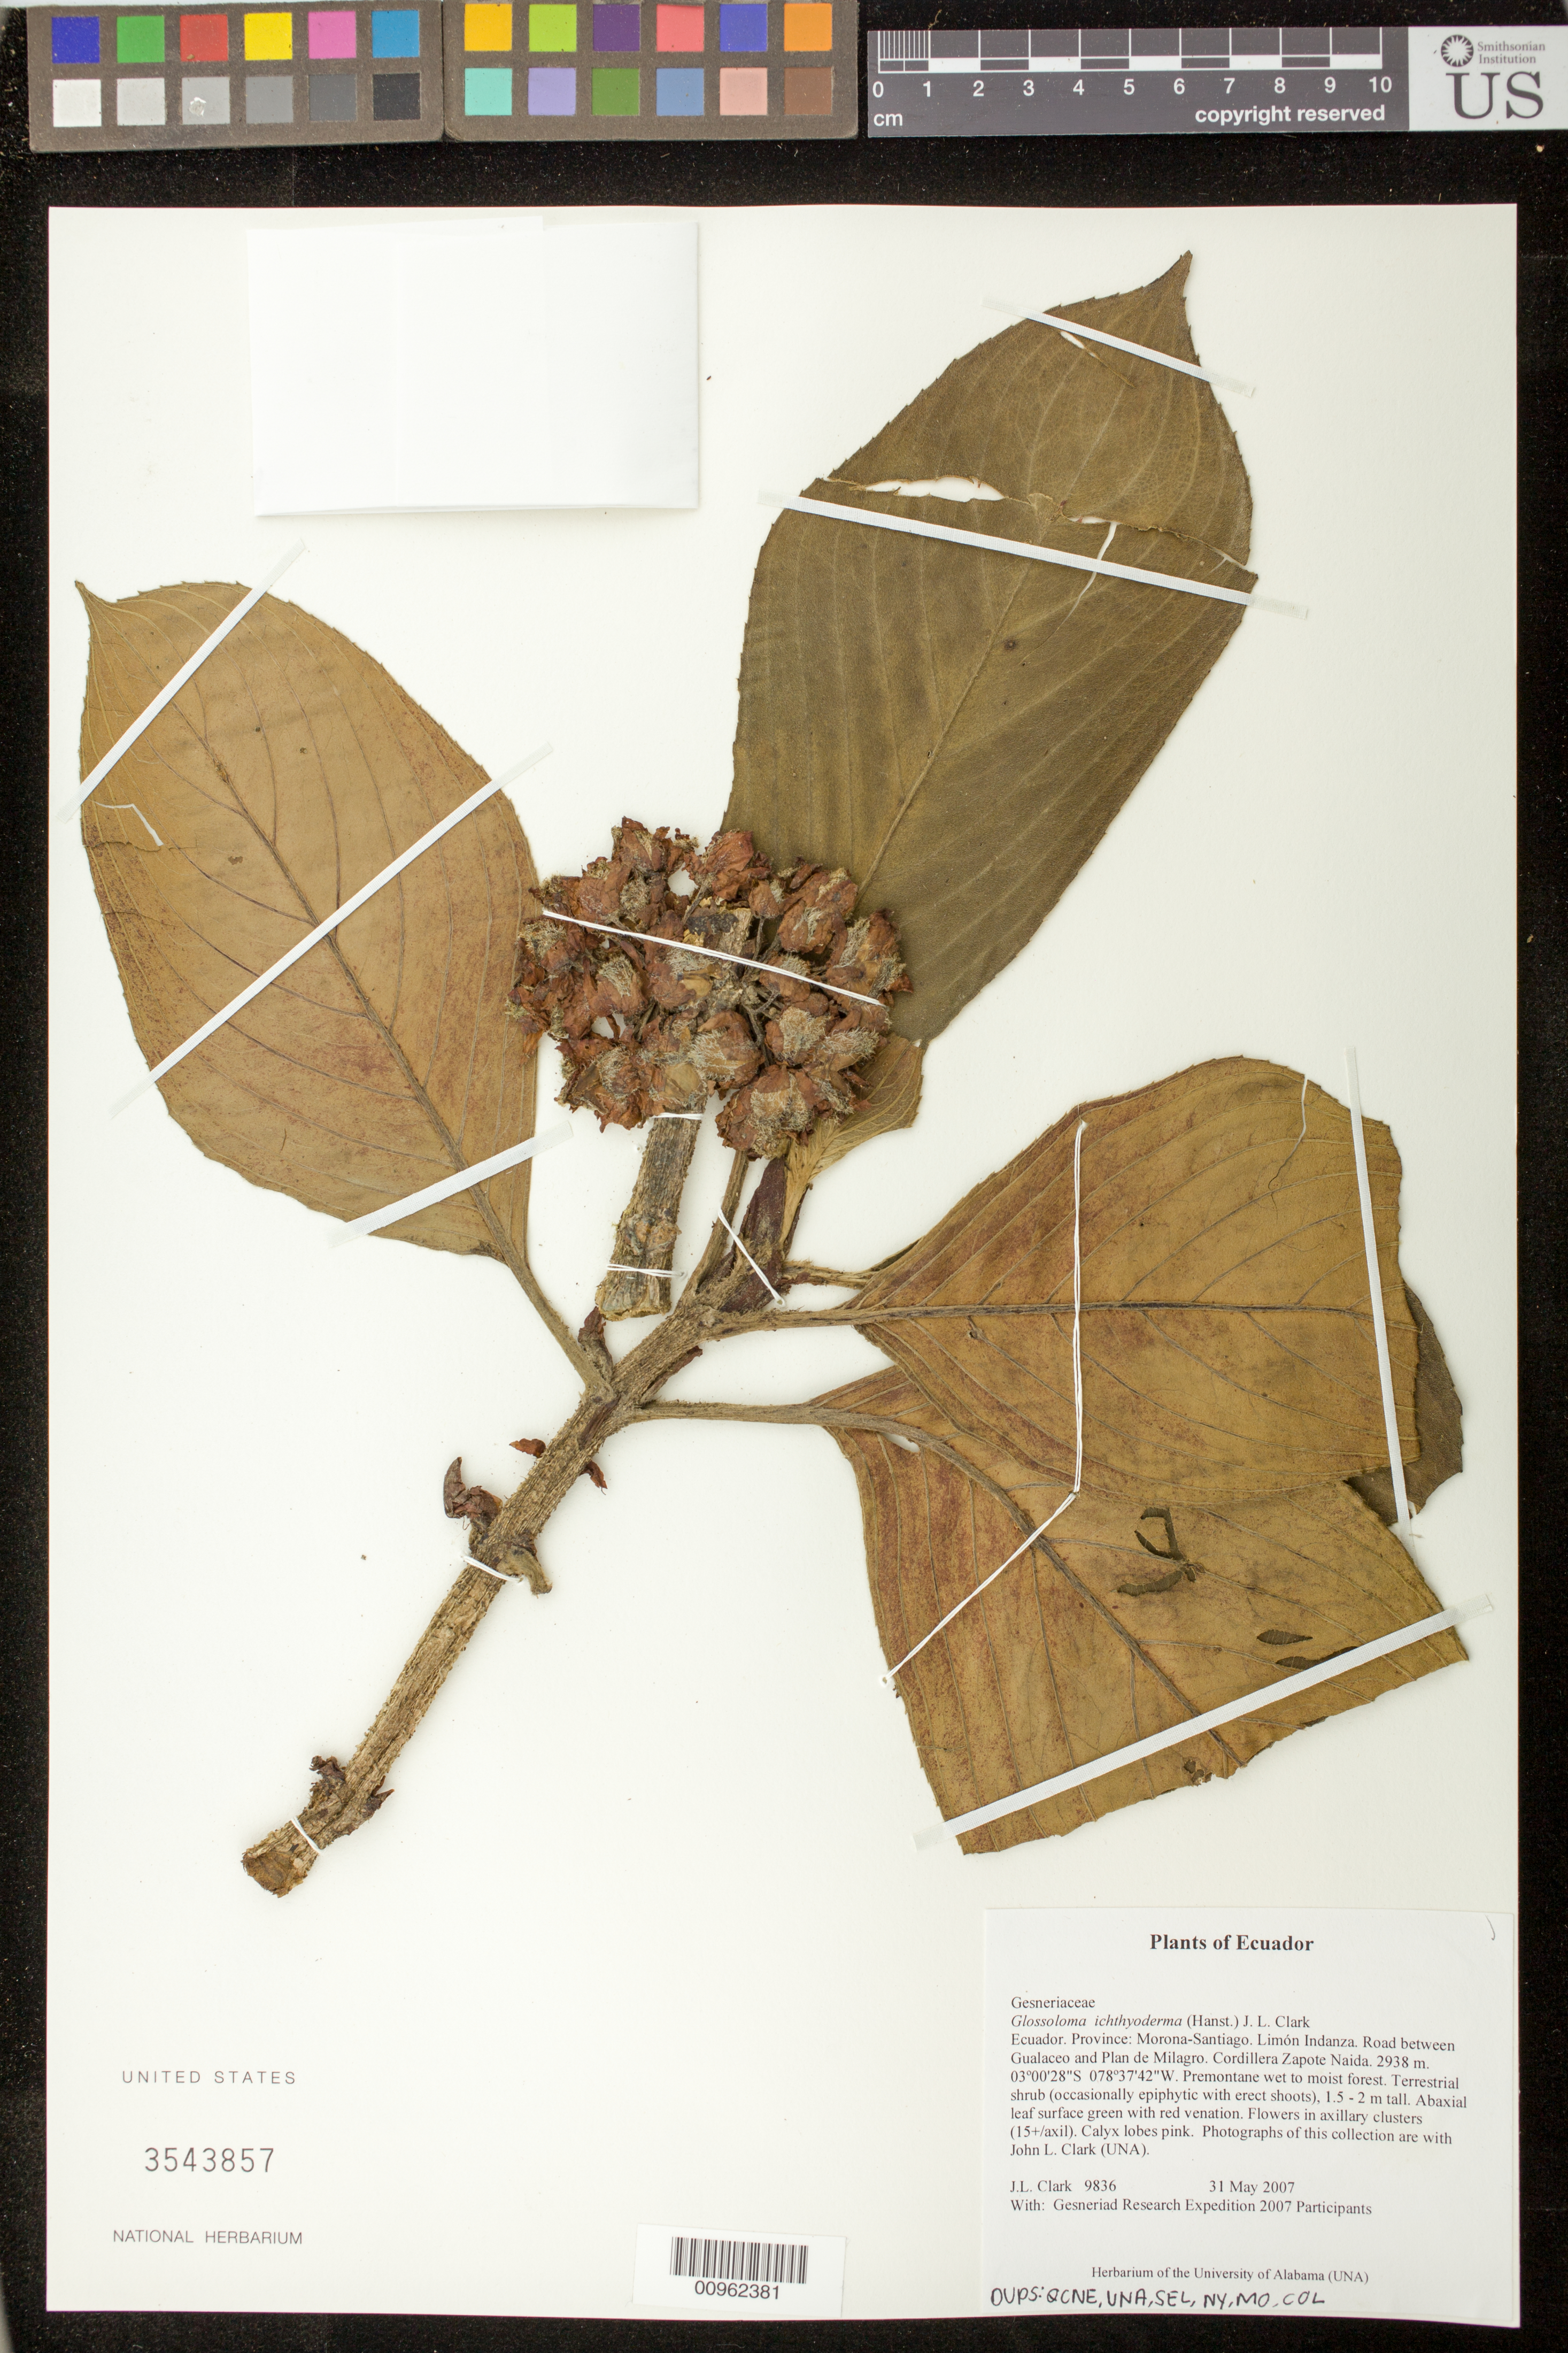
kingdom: Plantae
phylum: Tracheophyta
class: Magnoliopsida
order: Lamiales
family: Gesneriaceae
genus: Glossoloma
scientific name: Glossoloma ichthyoderma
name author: (Hanst.) J.L. Clark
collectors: J. L. Clark & Gesneriad Research Expedition 2007 Participants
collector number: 9836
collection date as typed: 31 May 2007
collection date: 2007-05-31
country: Ecuador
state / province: Morona-Santiago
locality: Limón Indanza. Road between Gualaceo and Plan de Milagro. Cordillera Zapote Naida.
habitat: Premontane wet to moist forest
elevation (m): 2938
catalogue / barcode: US 3543857